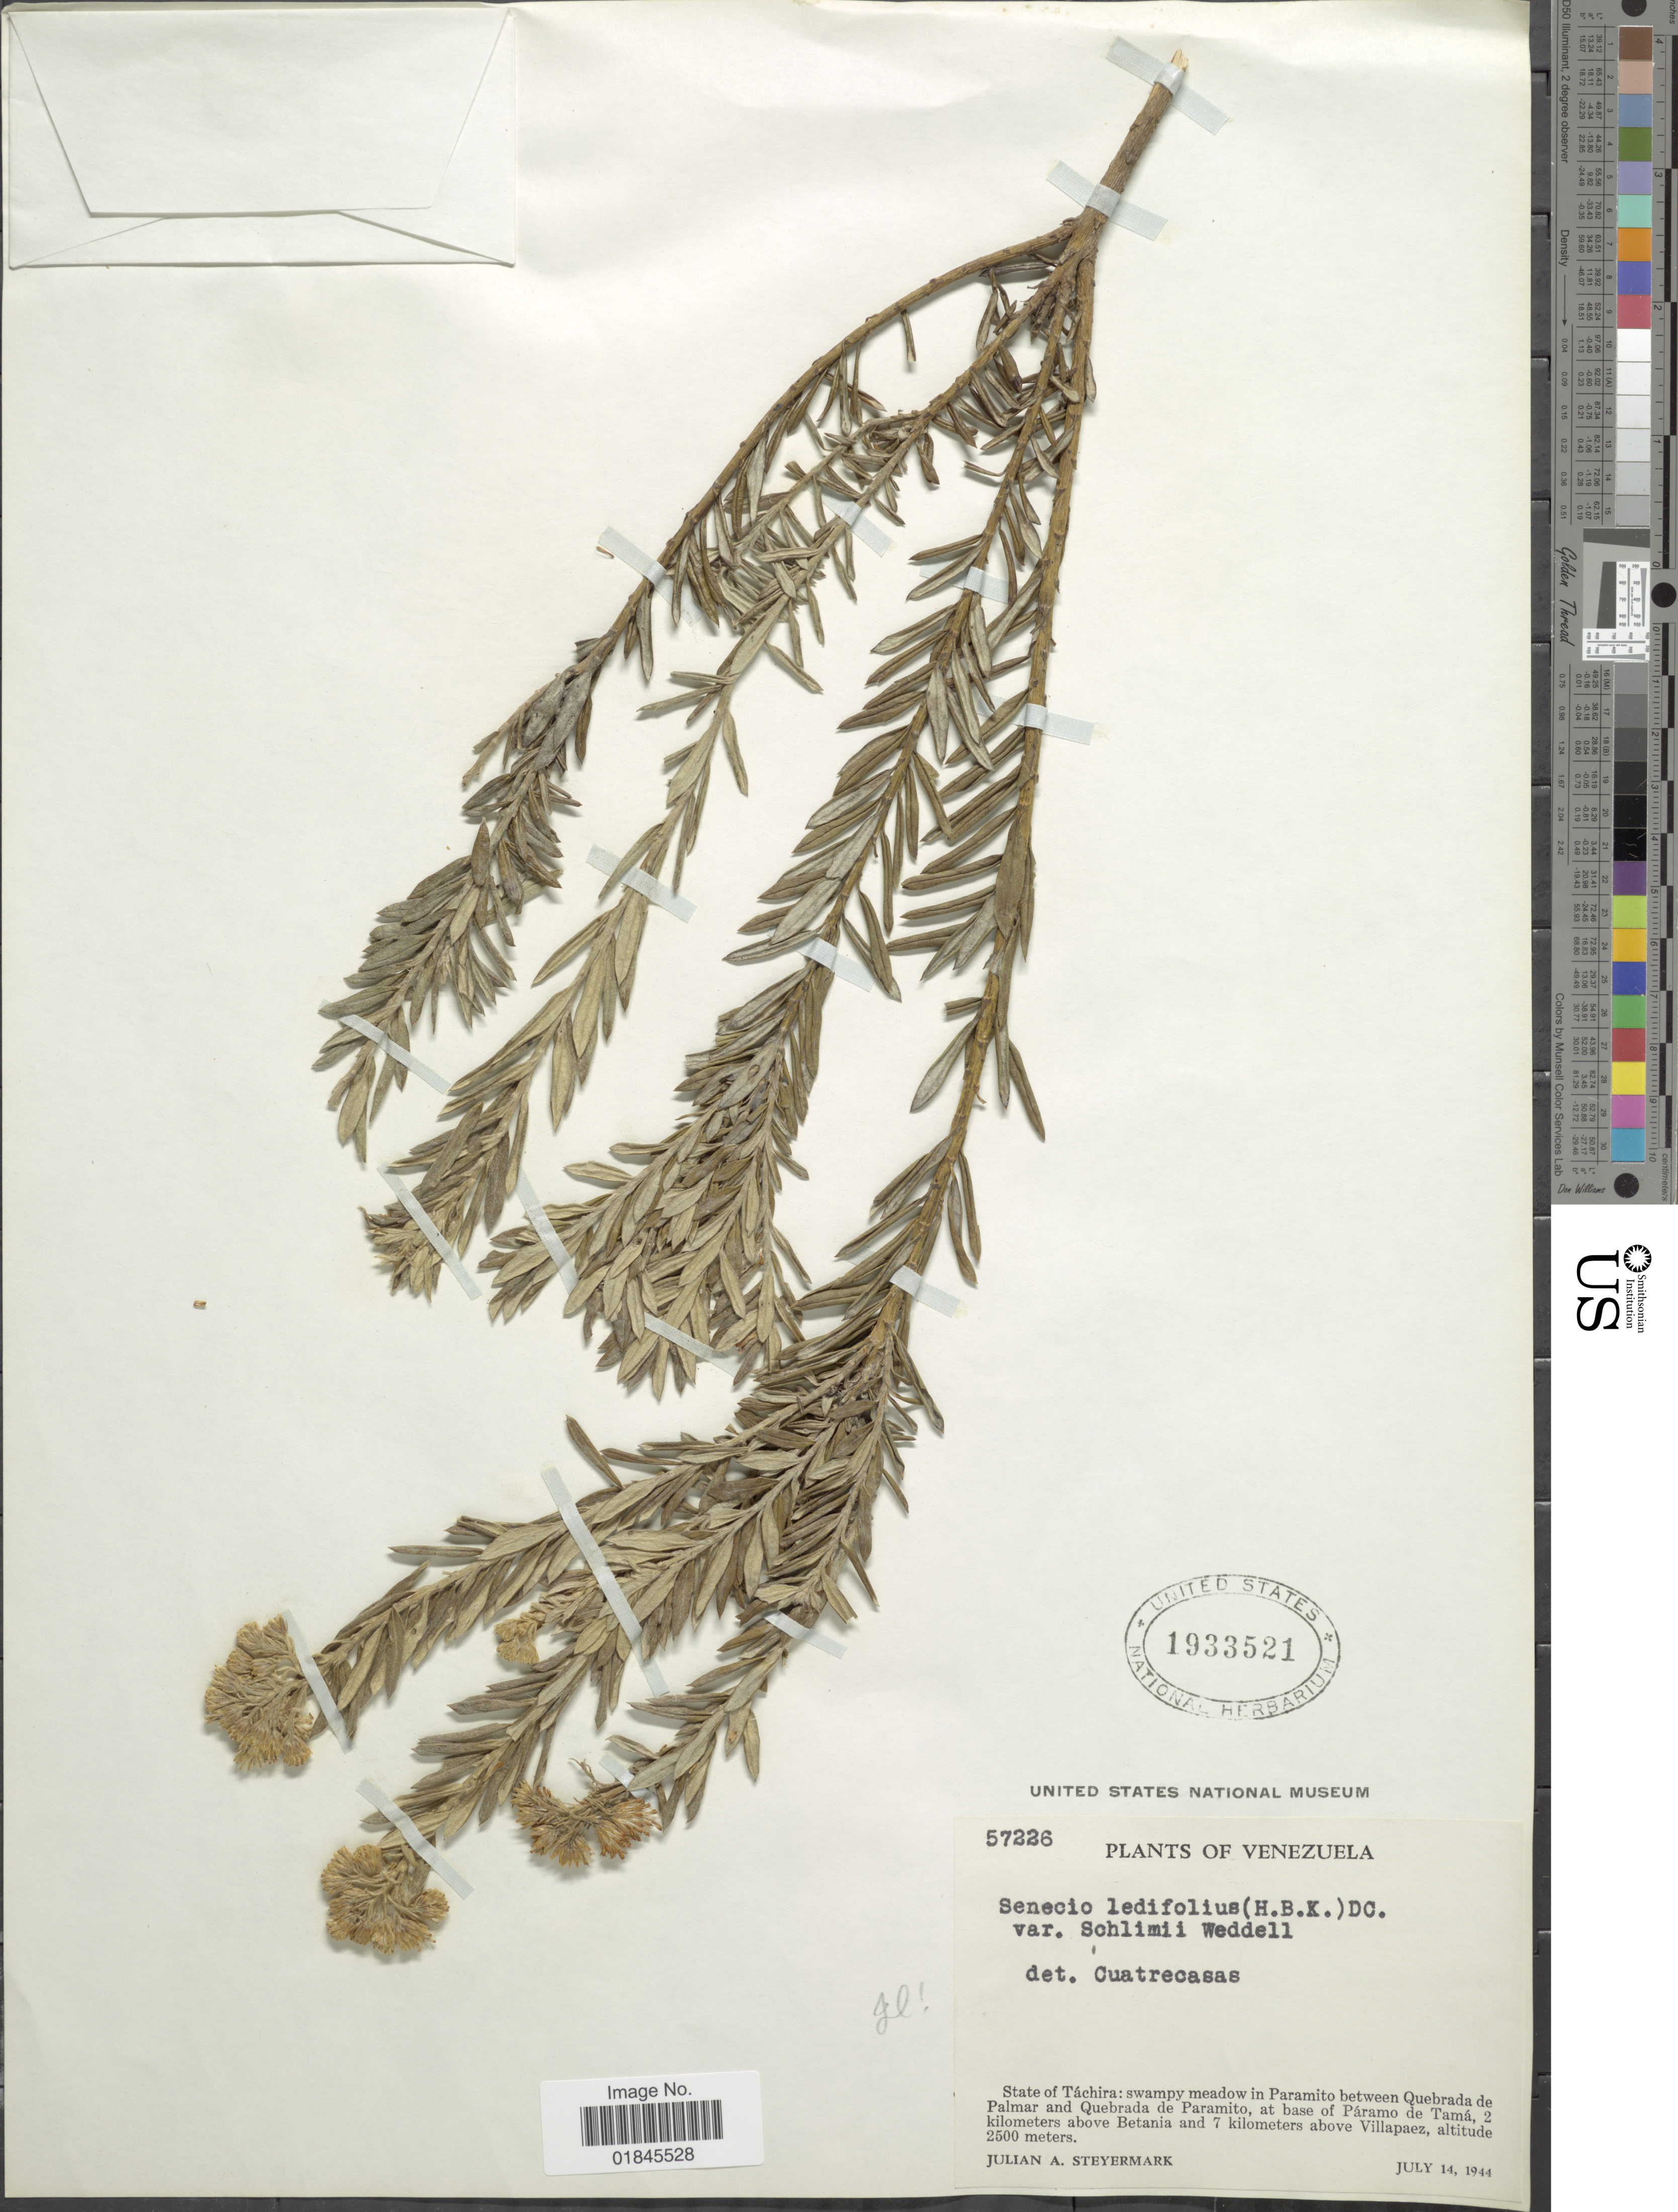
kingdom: Plantae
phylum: Tracheophyta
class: Magnoliopsida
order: Asterales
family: Asteraceae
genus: Pentacalia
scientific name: Pentacalia ledifolia subsp. schlimii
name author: (Wedd.) Cuatrec.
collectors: J. Steyermark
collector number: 57226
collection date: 1944-07-14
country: Venezuela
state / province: Tachira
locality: State of Táchira: swampy meadow in Paramito between Quebrada de Palmar and Quebrada de Paramito, at base of Páramo de Tamá, 2 kilometers above Betania and 7 kilometers above Villapaez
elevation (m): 2500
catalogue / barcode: US 1933521